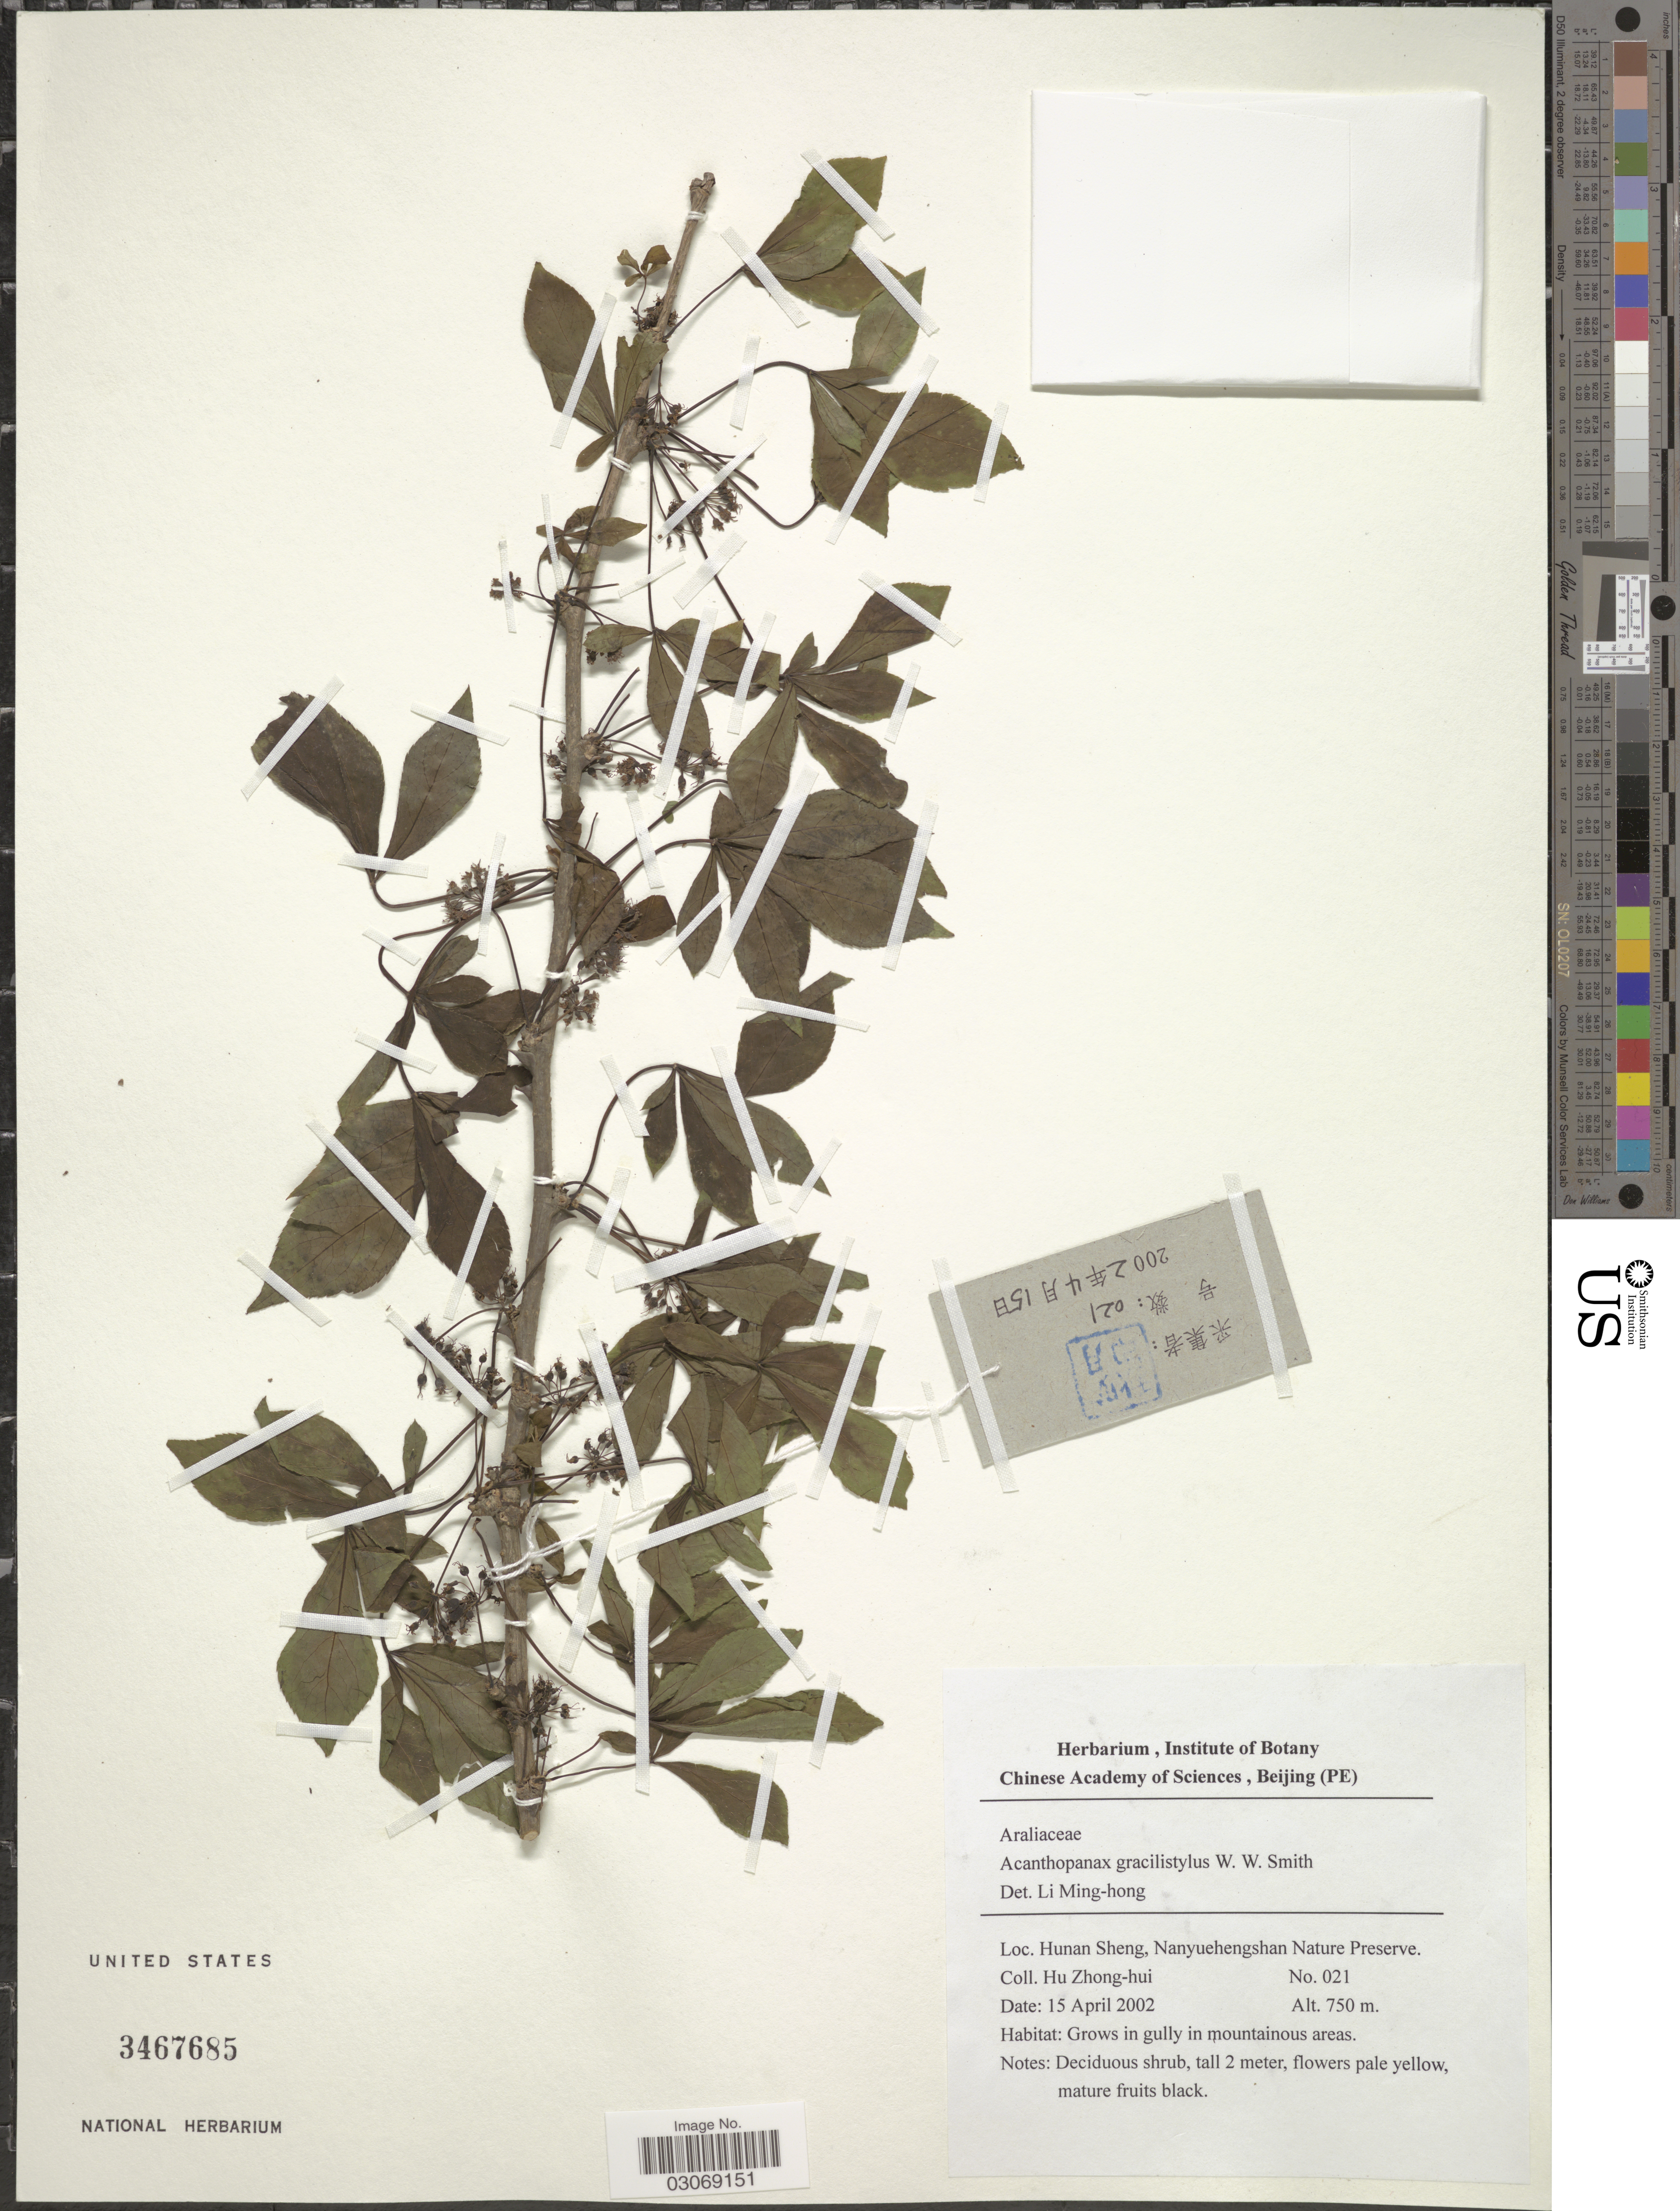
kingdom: Plantae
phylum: Tracheophyta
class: Magnoliopsida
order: Apiales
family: Araliaceae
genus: Acanthopanax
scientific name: Acanthopanax gracilistylus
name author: W.W. Sm.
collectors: Z. H. Hu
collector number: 021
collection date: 2002-04-15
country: China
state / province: Hunan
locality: Hunan Sheng, Nanyeuhengshan Nature Preserve.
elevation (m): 750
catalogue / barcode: US 3467685